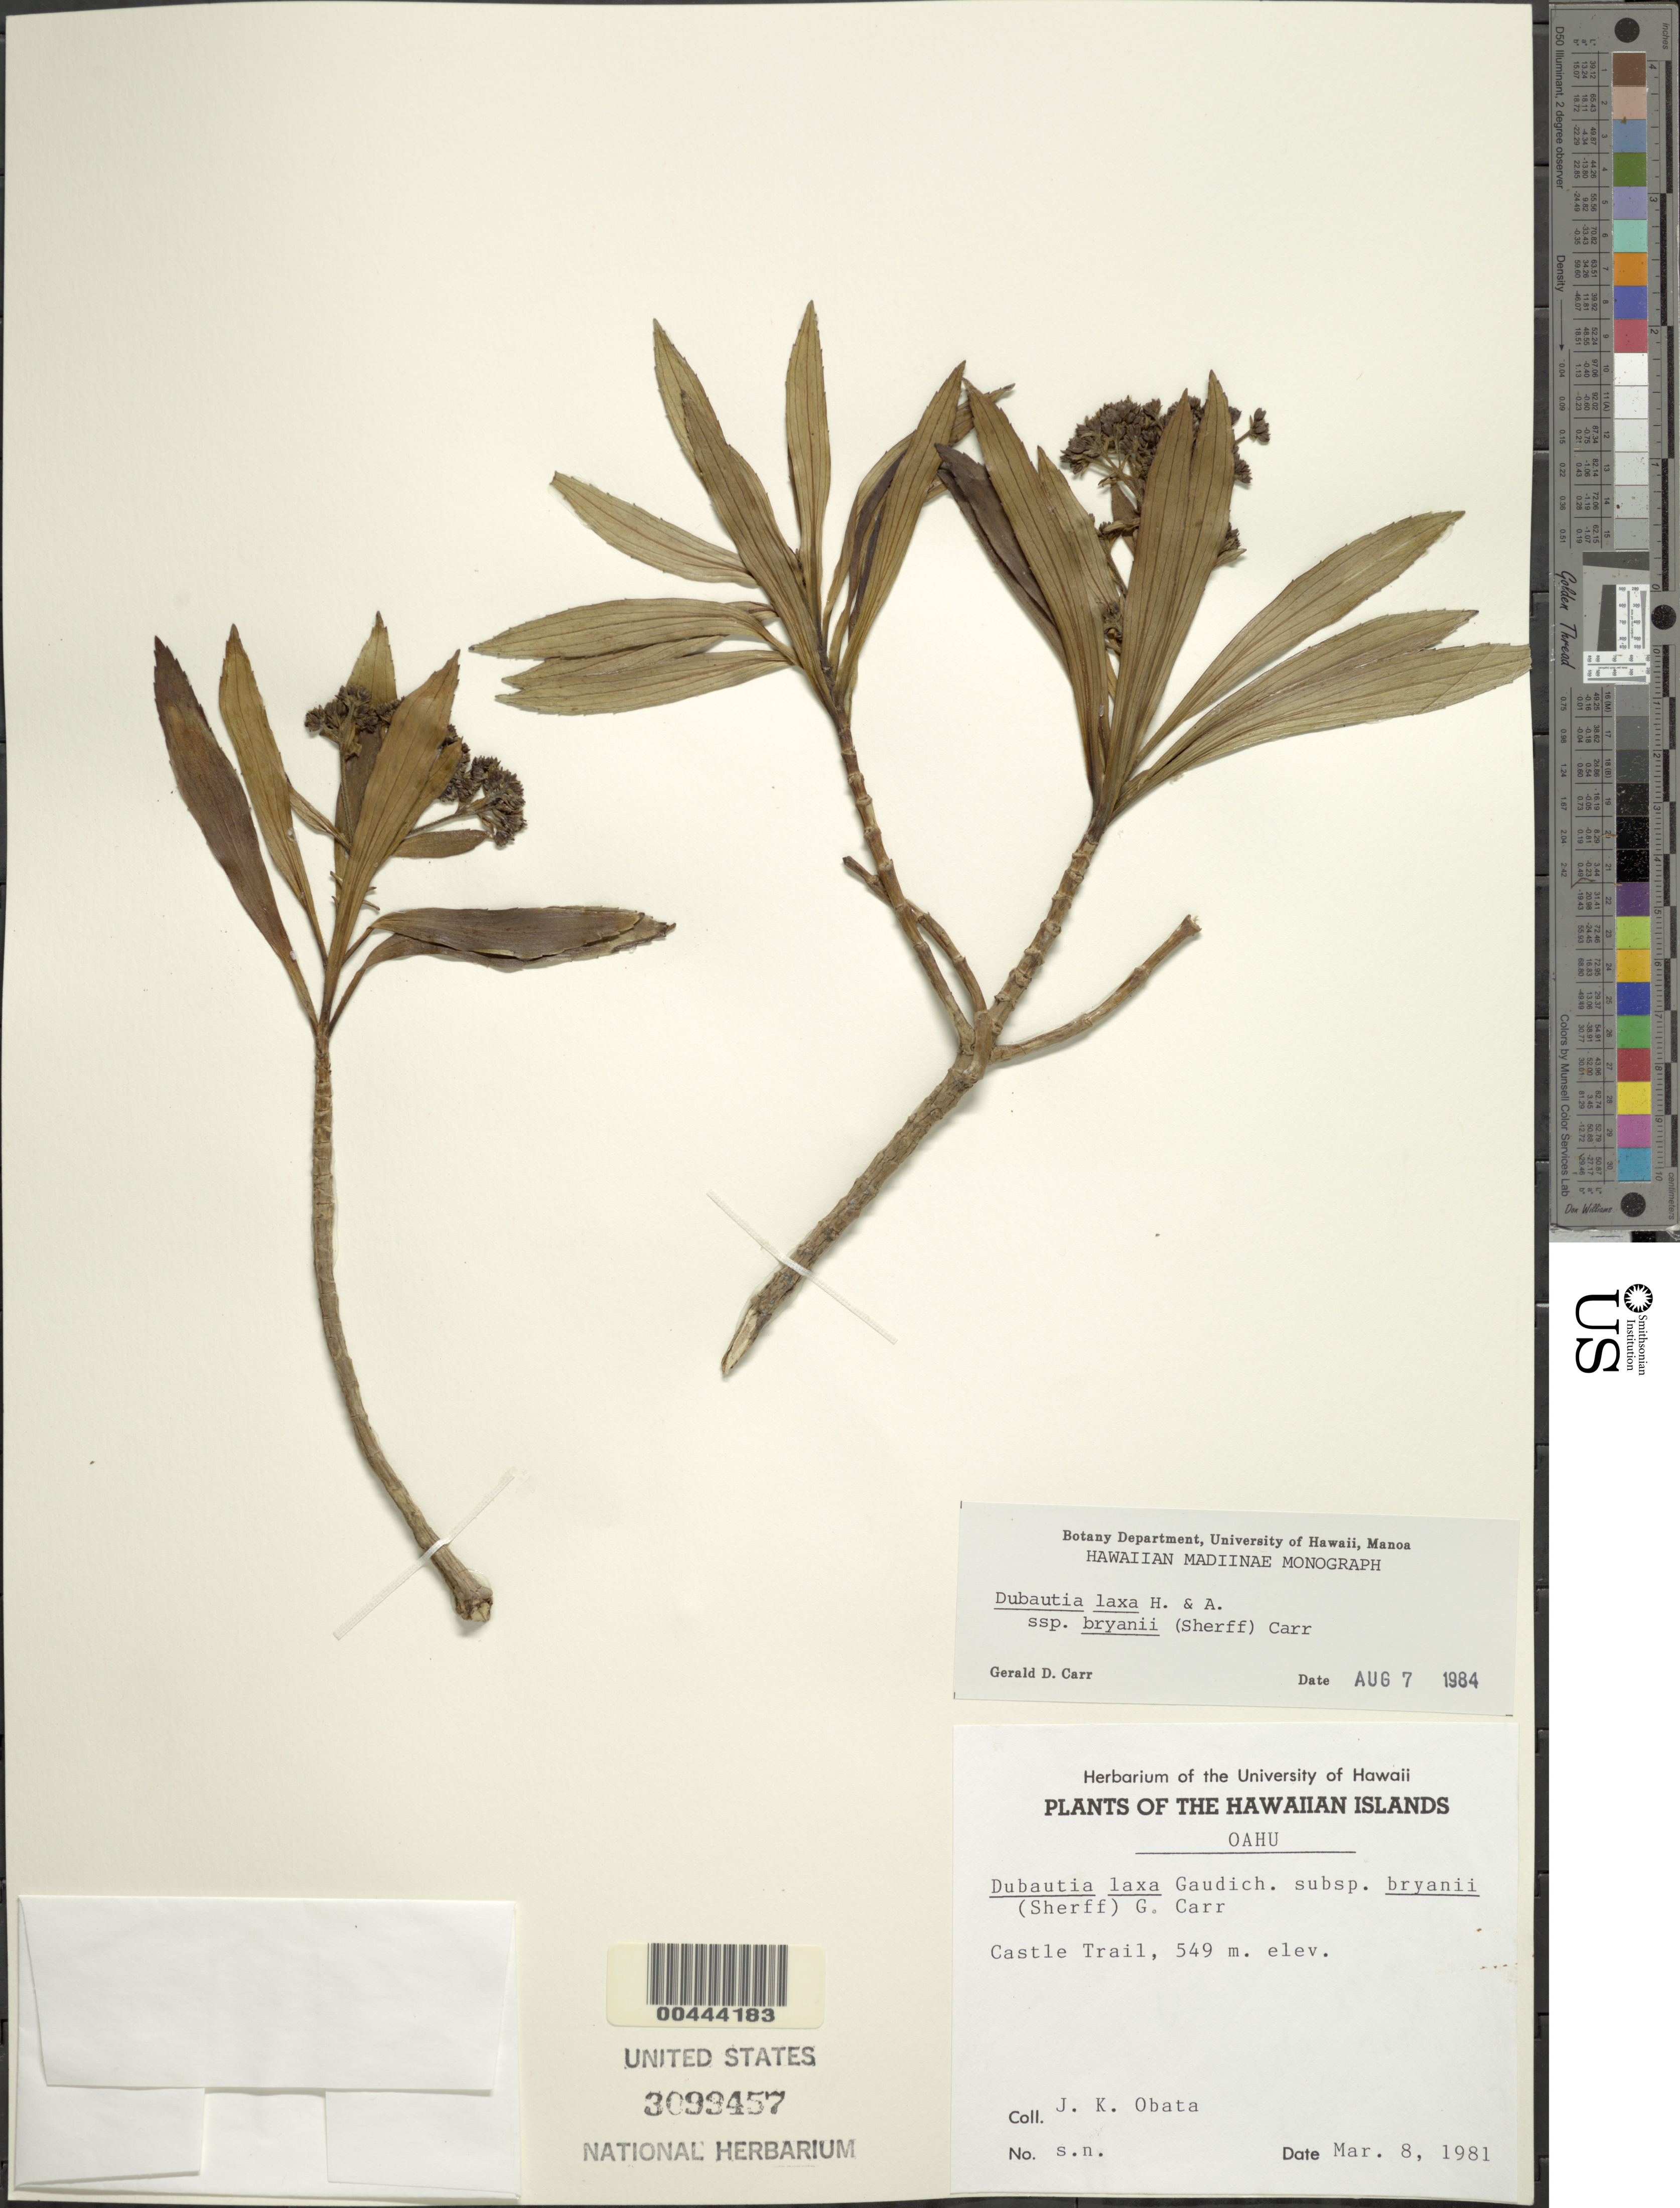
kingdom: Plantae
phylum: Tracheophyta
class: Magnoliopsida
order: Asterales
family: Asteraceae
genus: Dubautia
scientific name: Dubautia laxa subsp. bryanii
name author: (Sherff) G.D. Carr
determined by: Carr, G. D.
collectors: J. Obata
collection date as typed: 8 Mar 1981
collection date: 1981-03-08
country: United States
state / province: Hawaii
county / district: Honolulu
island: Oahu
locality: Castle Trail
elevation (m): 549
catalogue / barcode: US 3099457